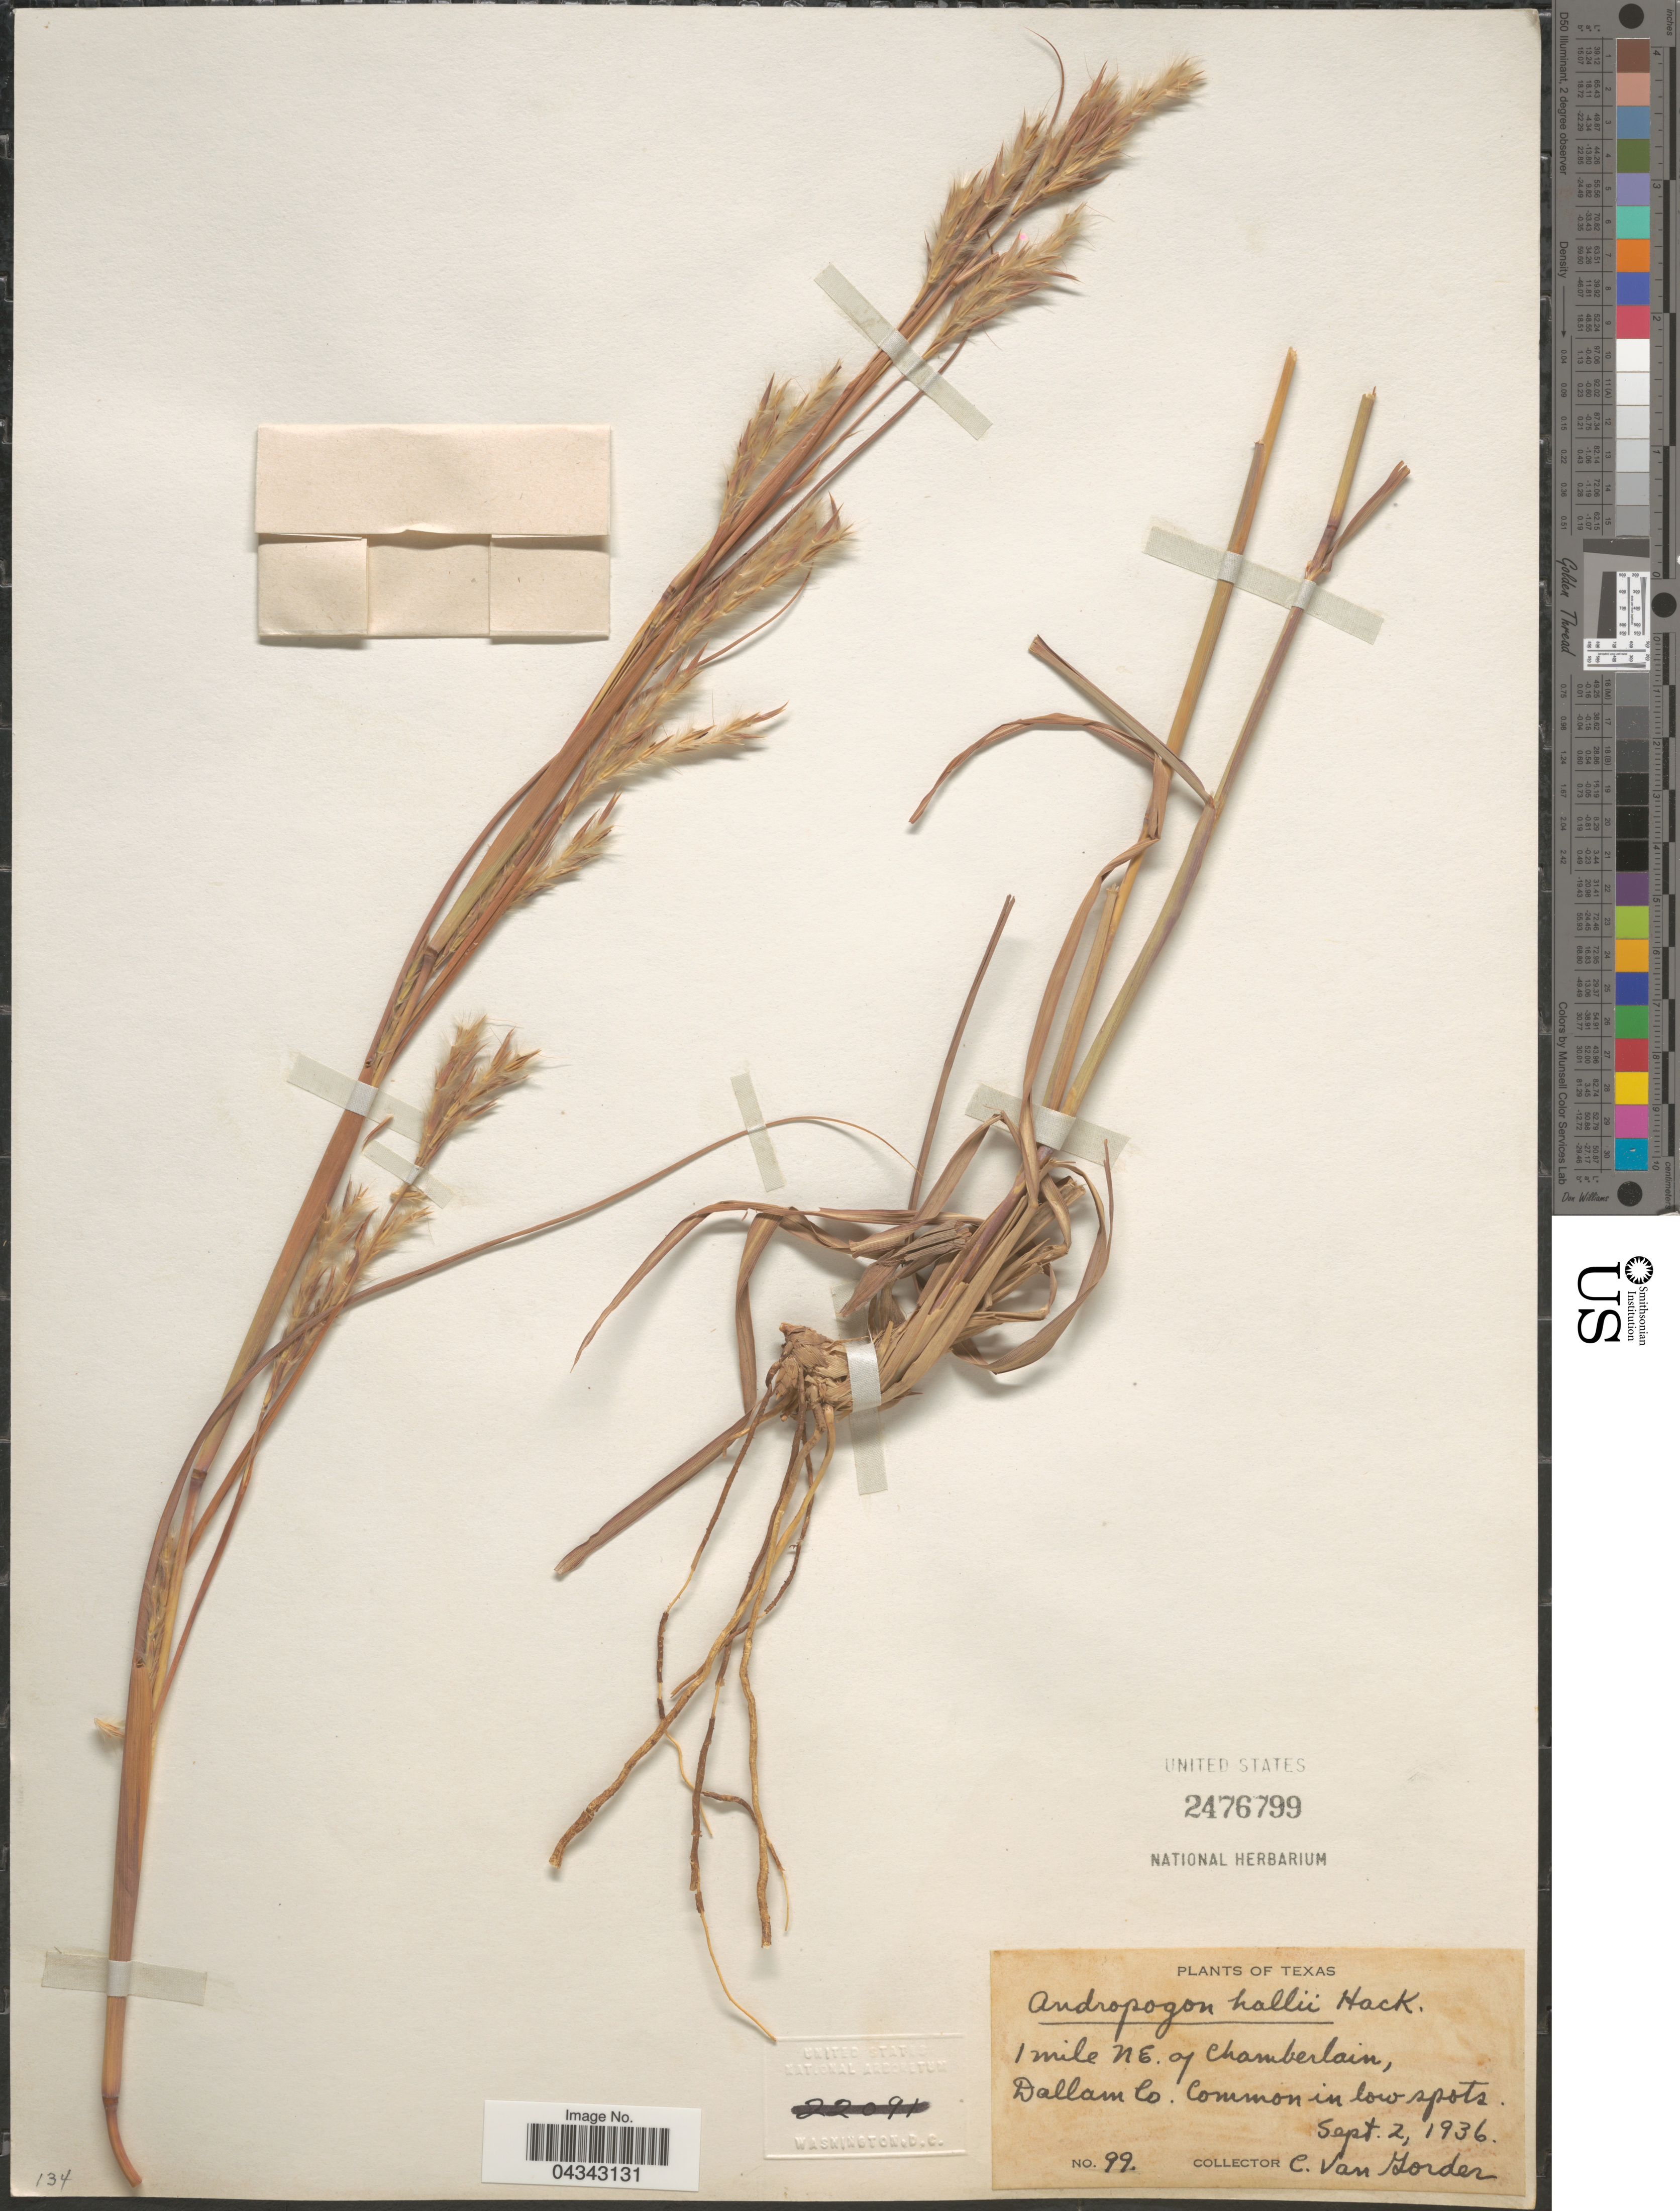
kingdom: Plantae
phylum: Tracheophyta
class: Liliopsida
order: Poales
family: Poaceae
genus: Andropogon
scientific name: Andropogon gerardii subsp. hallii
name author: (Hack.) Wipff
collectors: C. Van Gorder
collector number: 99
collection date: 1936-09-02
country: United States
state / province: Texas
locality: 1 mile NE of Chamberlain, Dallam Co.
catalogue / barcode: US 2476799